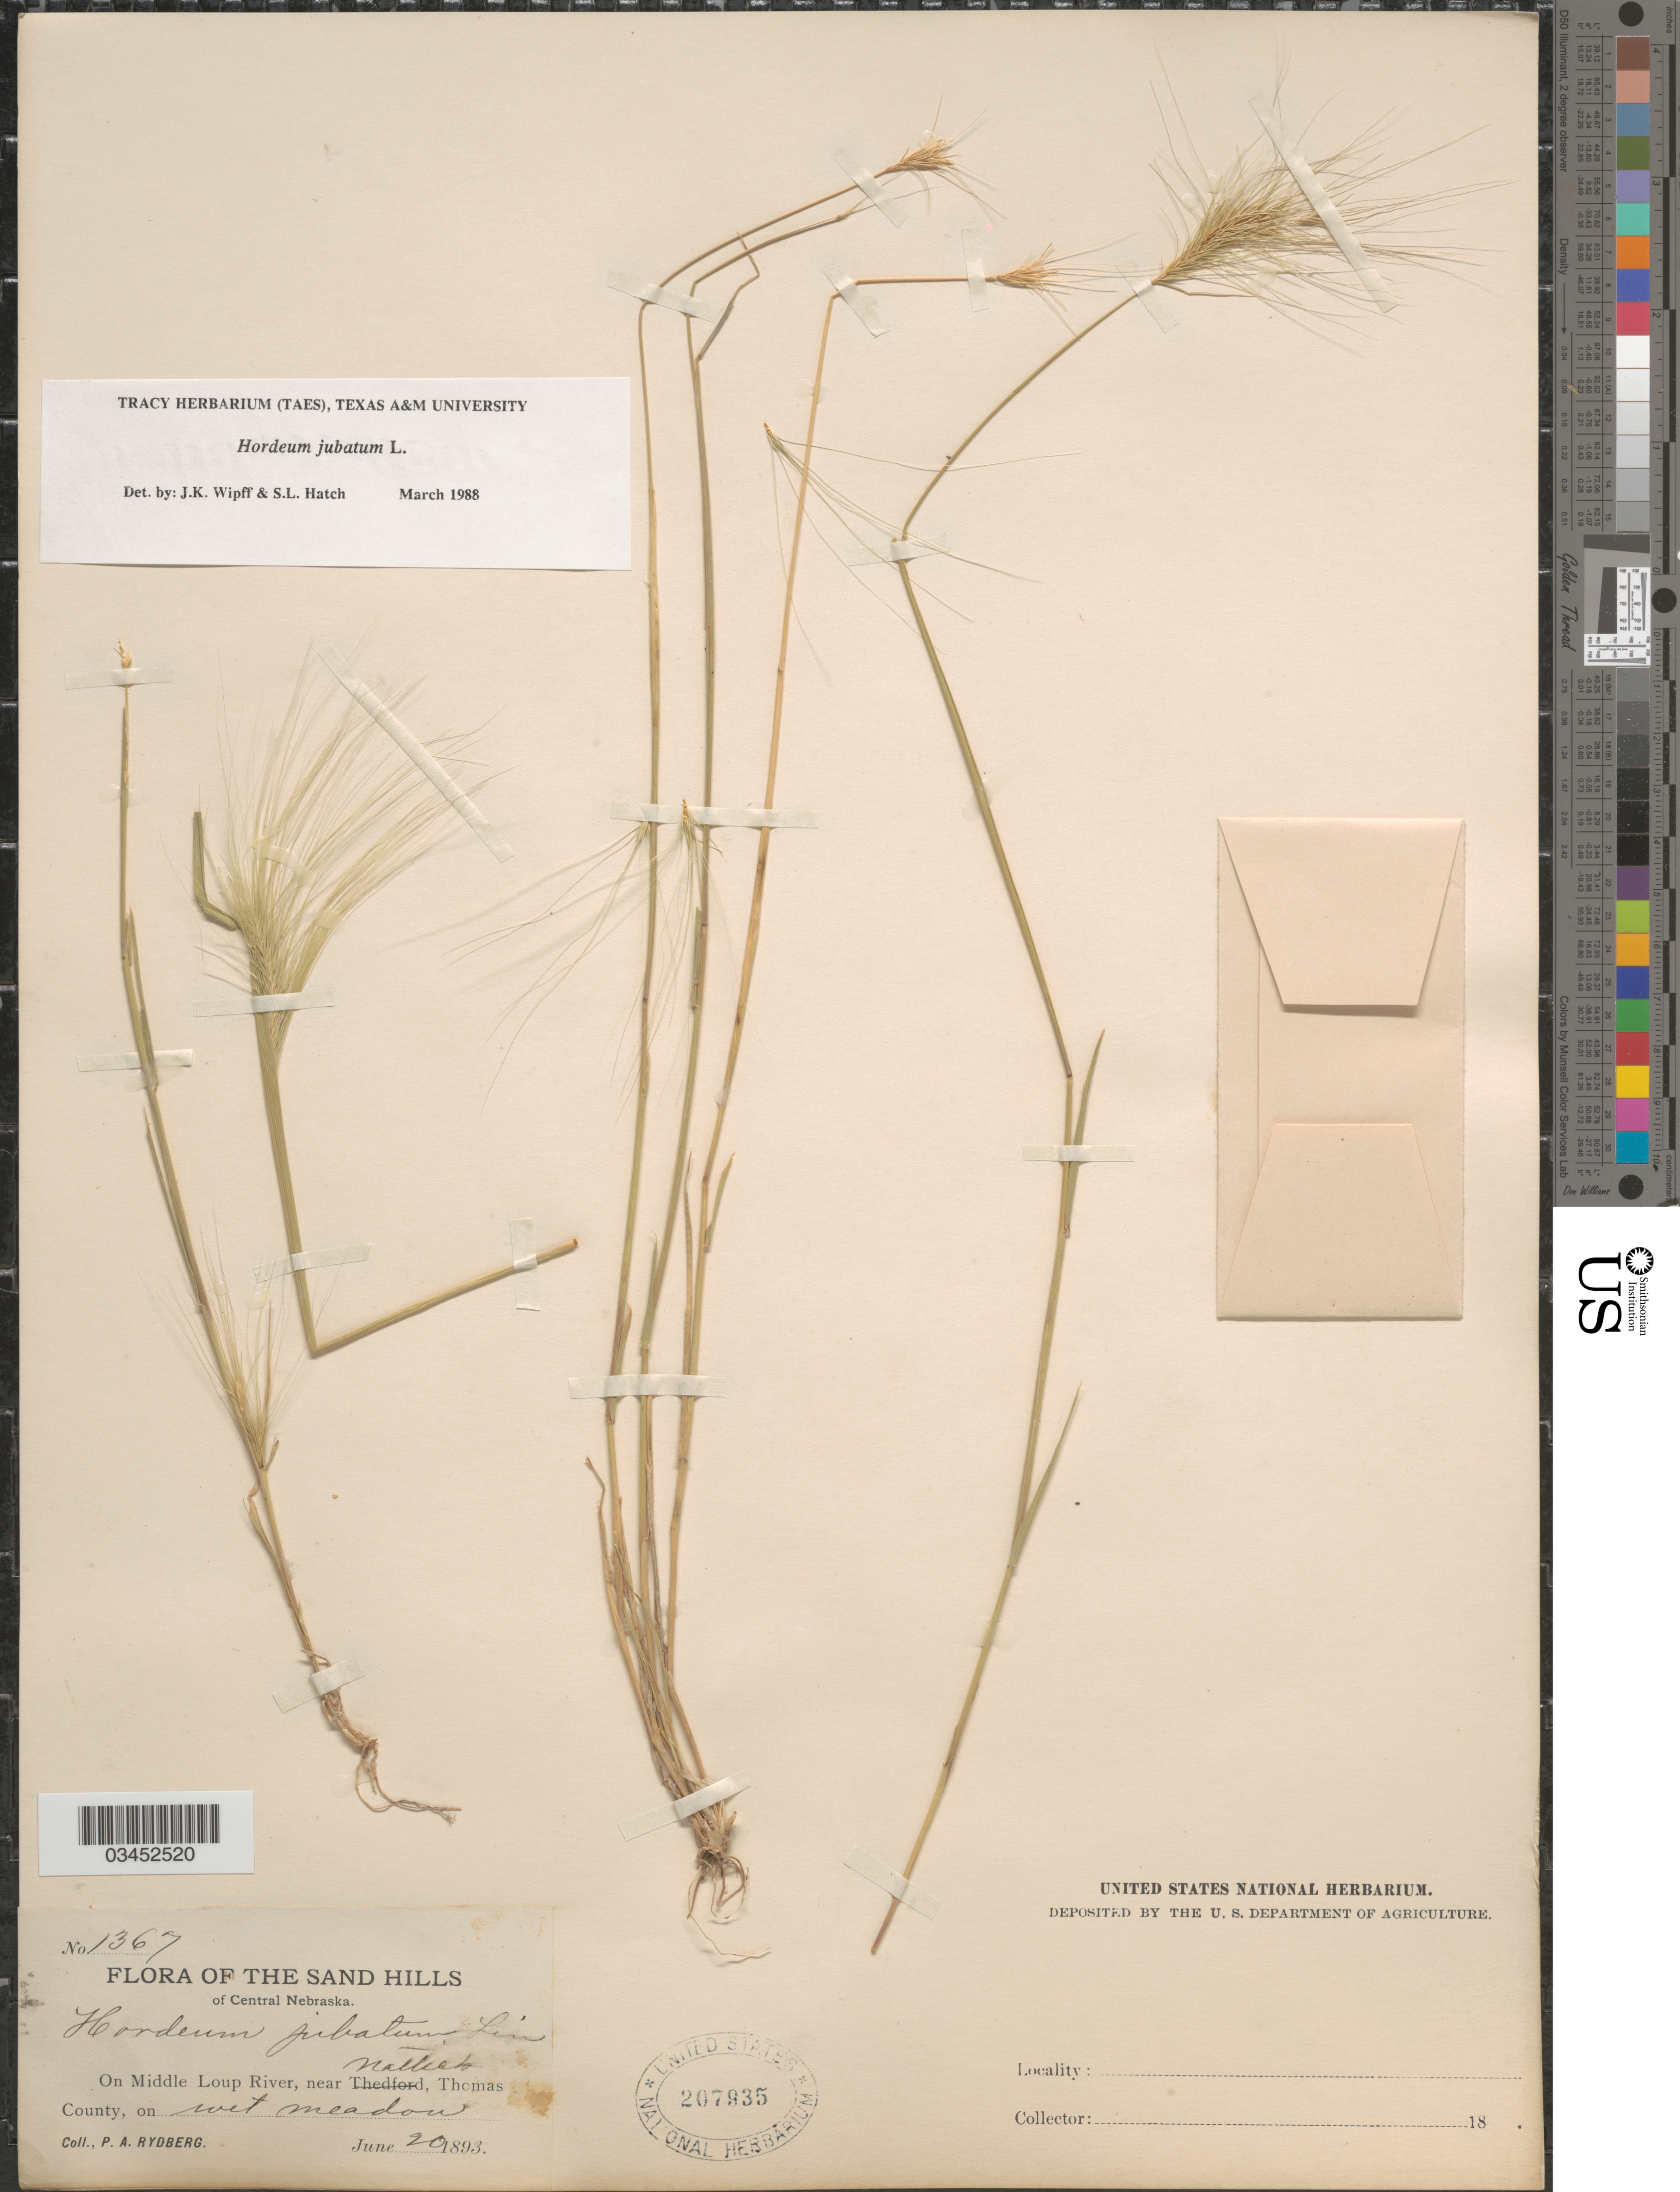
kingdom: Plantae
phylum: Tracheophyta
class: Liliopsida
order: Poales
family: Poaceae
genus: Hordeum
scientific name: Hordeum jubatum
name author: L.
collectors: P. A. Rydberg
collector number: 1367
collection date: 1893-06-20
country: United States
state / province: Nebraska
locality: The Sand Hills of Central Nebraska. On Middle Loup River, near Nattick, Thomas County, on wet meadow.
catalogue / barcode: US 207935